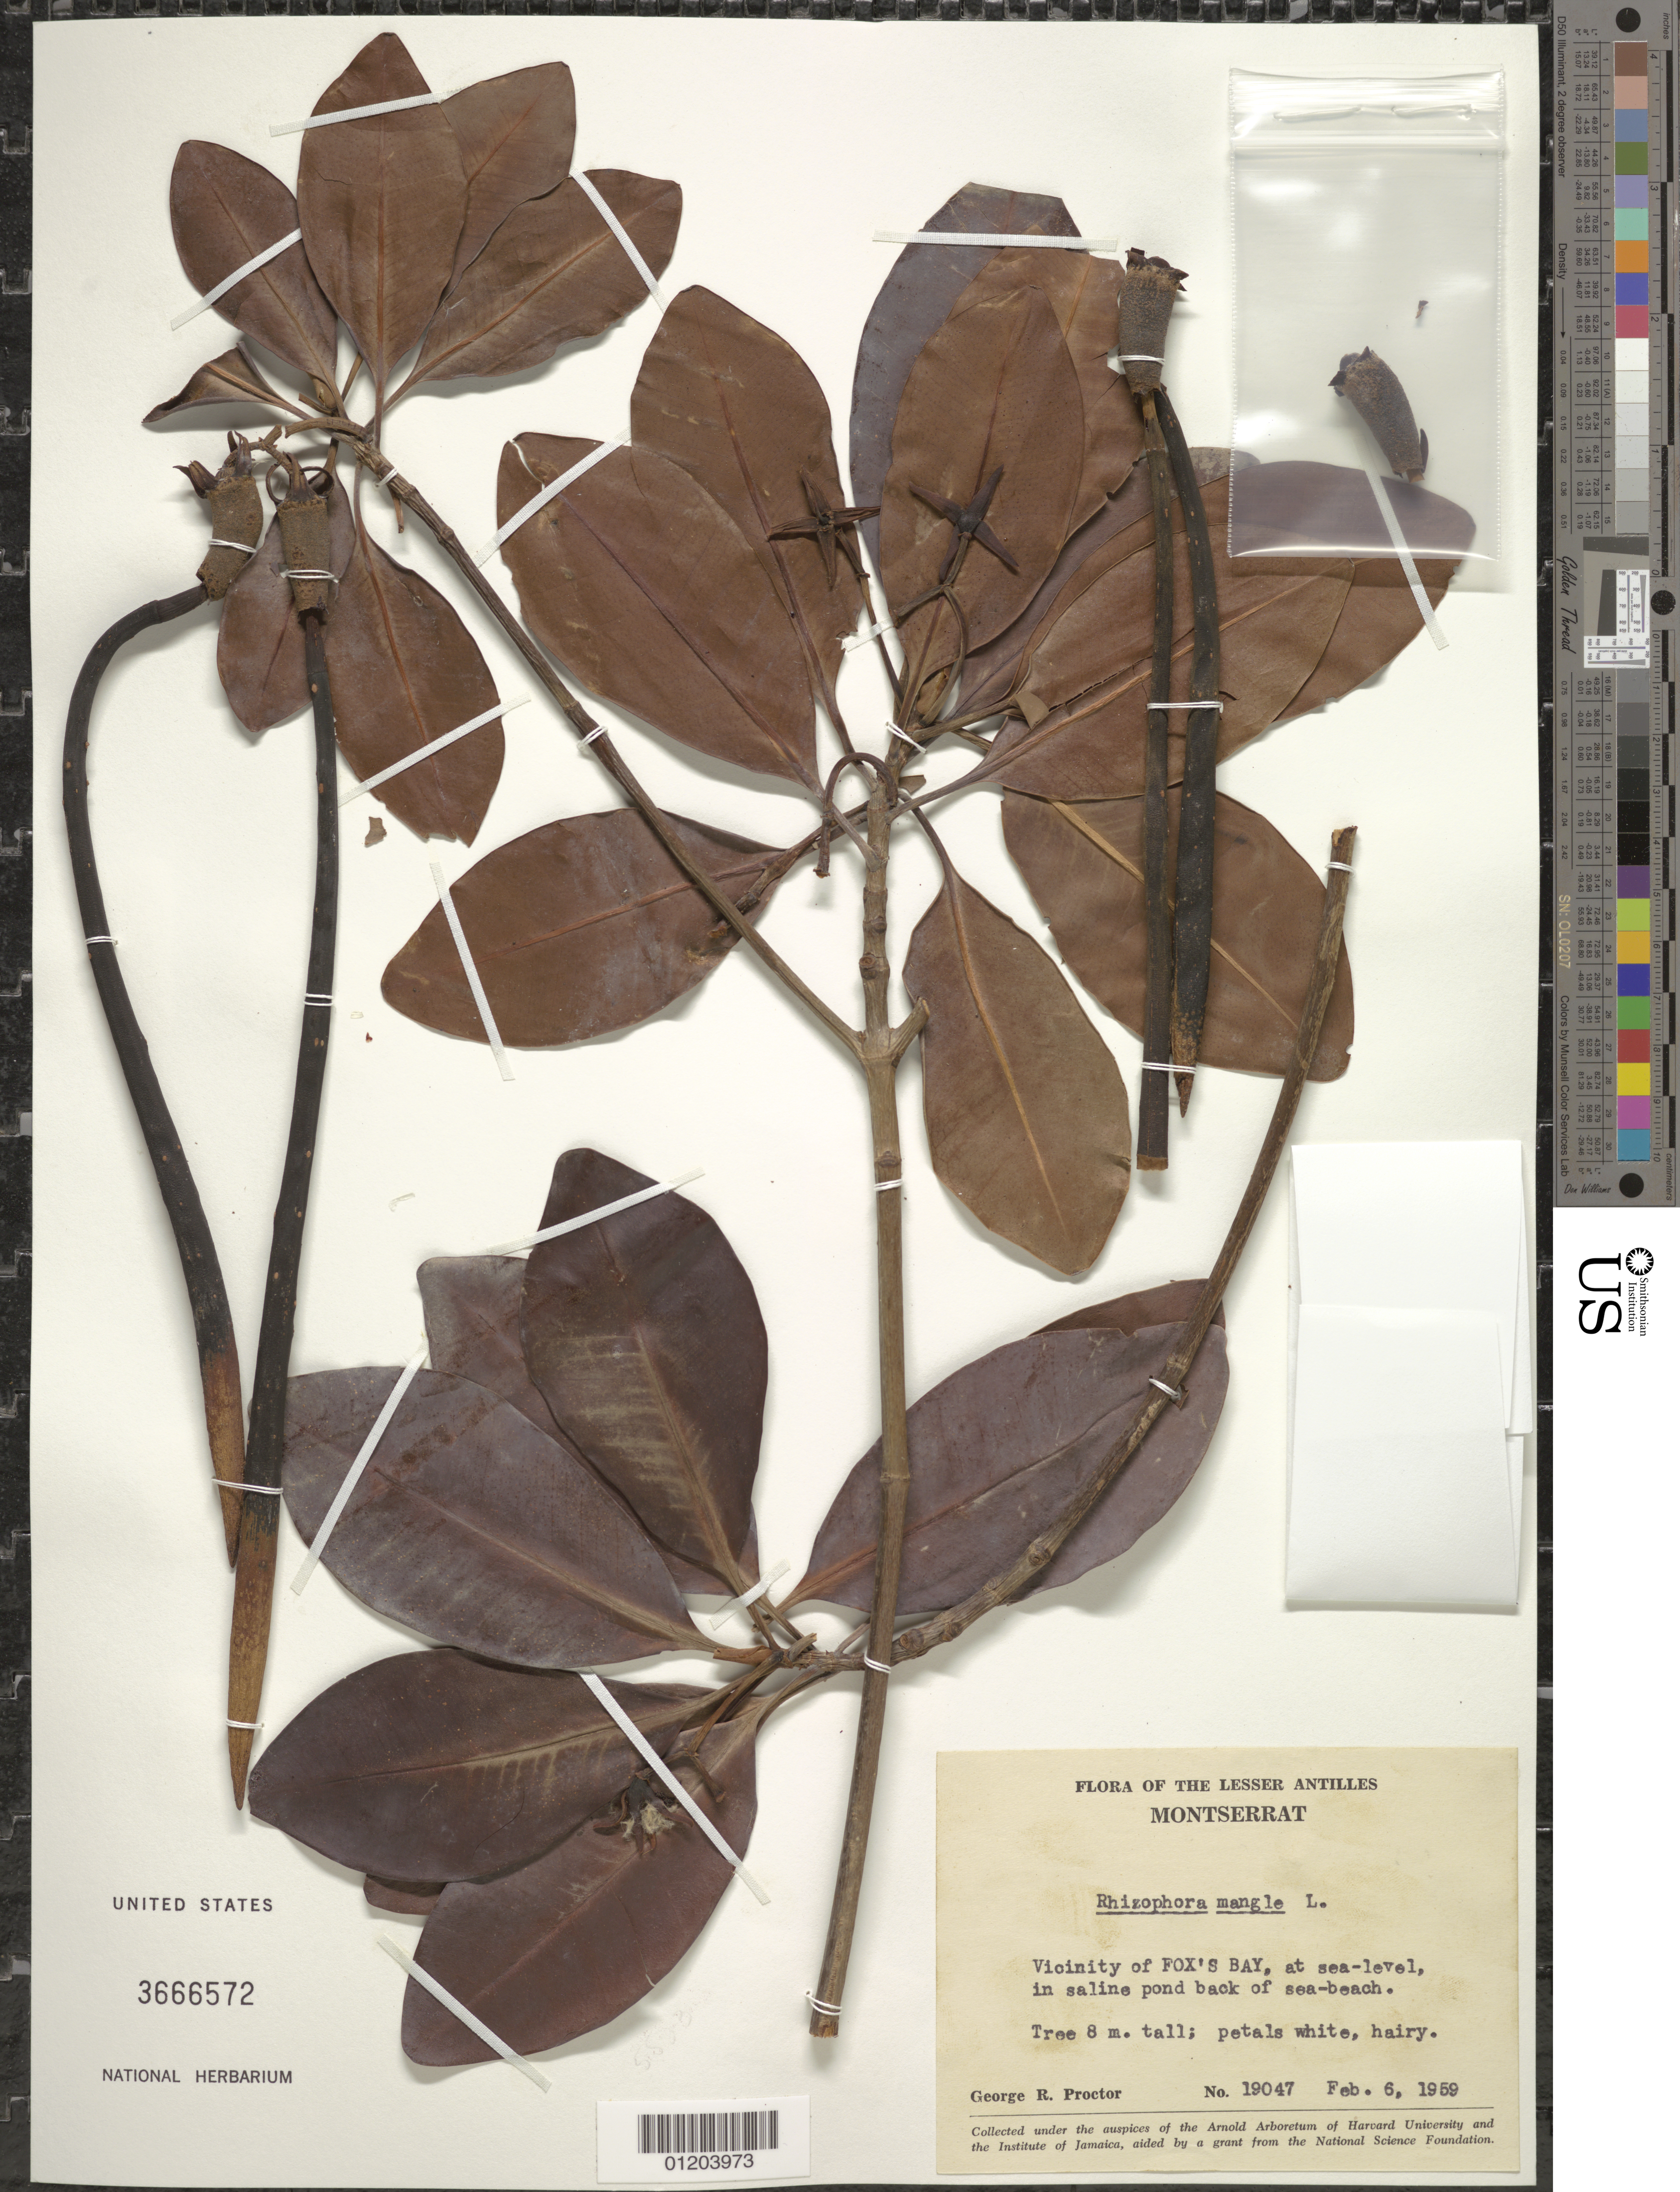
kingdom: Plantae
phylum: Tracheophyta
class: Magnoliopsida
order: Malpighiales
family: Rhizophoraceae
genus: Rhizophora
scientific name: Rhizophora mangle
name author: L.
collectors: G. R. Proctor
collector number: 19047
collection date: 1959-02-06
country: Montserrat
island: Montserrat I.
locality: Fox's Bay, vicinity.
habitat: In saline pond back of sea-beach.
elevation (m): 0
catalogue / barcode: US 3666572